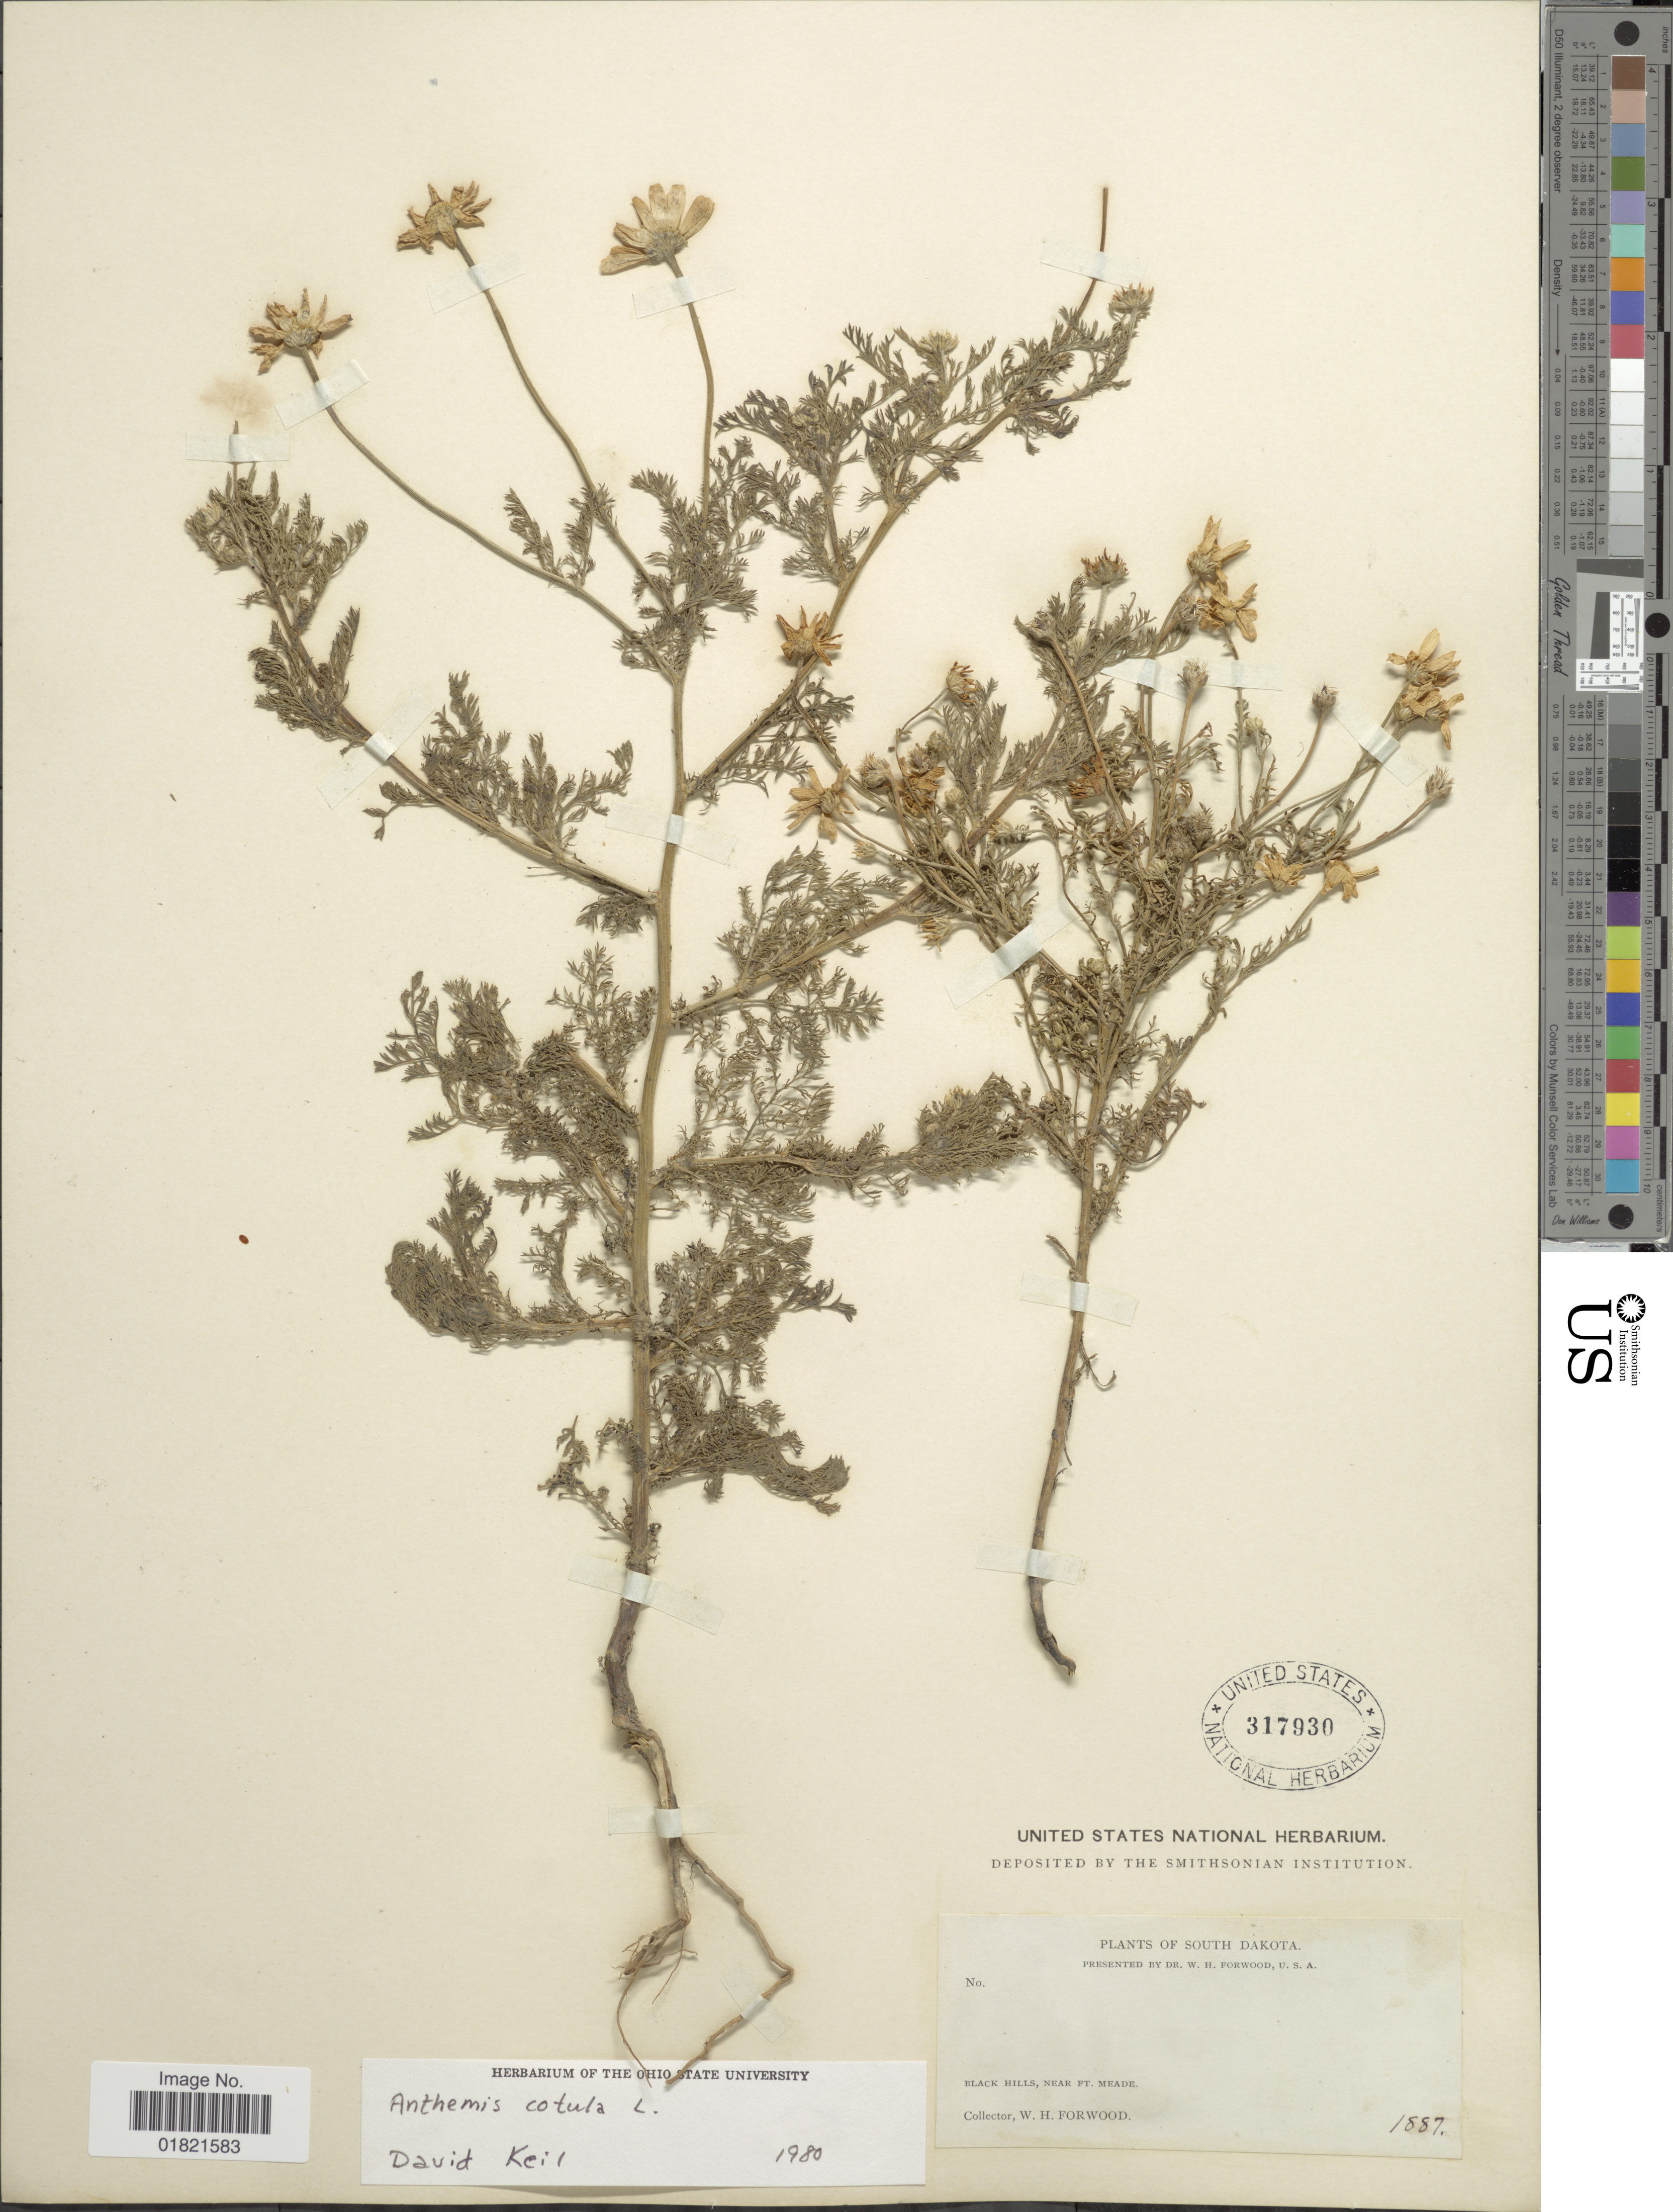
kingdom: Plantae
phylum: Tracheophyta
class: Magnoliopsida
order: Asterales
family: Asteraceae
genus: Anthemis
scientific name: Anthemis cotula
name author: L.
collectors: W. Forwood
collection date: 1887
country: United States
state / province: South Dakota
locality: Black Hills, near Ft. Meade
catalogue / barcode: US 317930